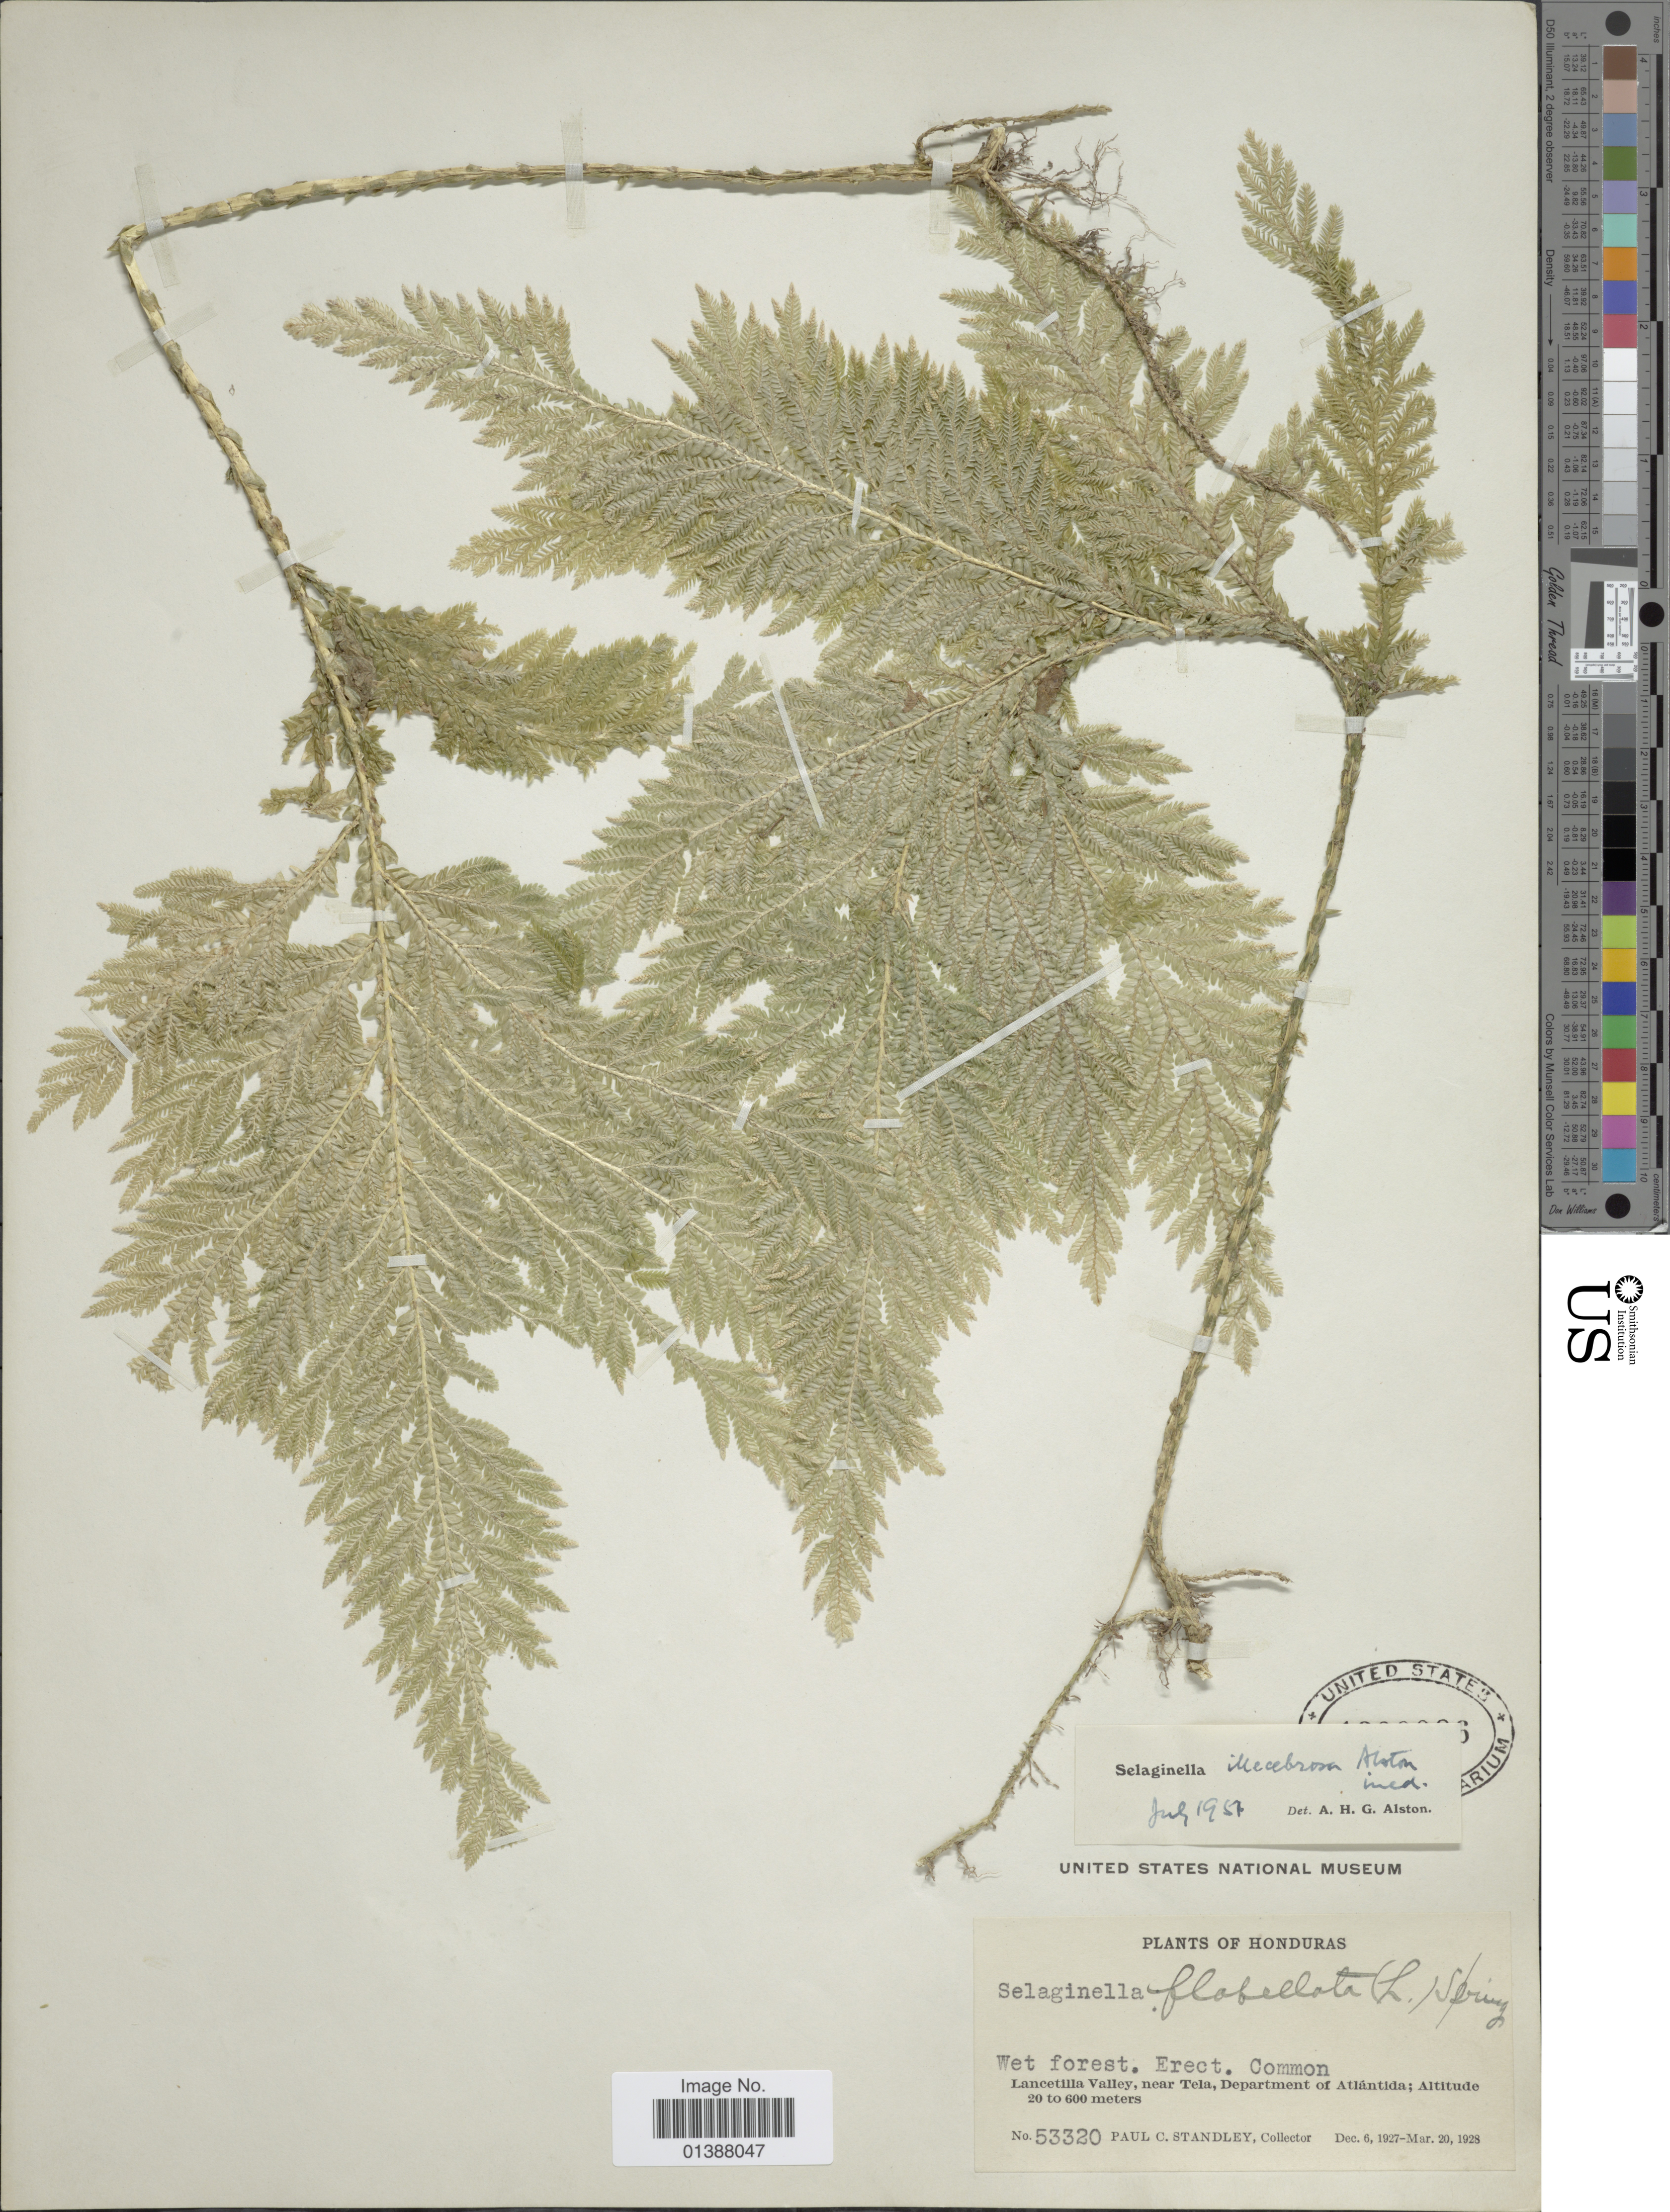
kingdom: Plantae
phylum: Tracheophyta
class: Lycopodiopsida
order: Selaginellales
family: Selaginellaceae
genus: Selaginella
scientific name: Selaginella illecebrosa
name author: Alston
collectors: P. C. Standley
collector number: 53320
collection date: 1927-12-06/1928-03-20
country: Honduras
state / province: Atlántida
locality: Lancetilla Valley, near Tela, Department of Atlántida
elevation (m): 20